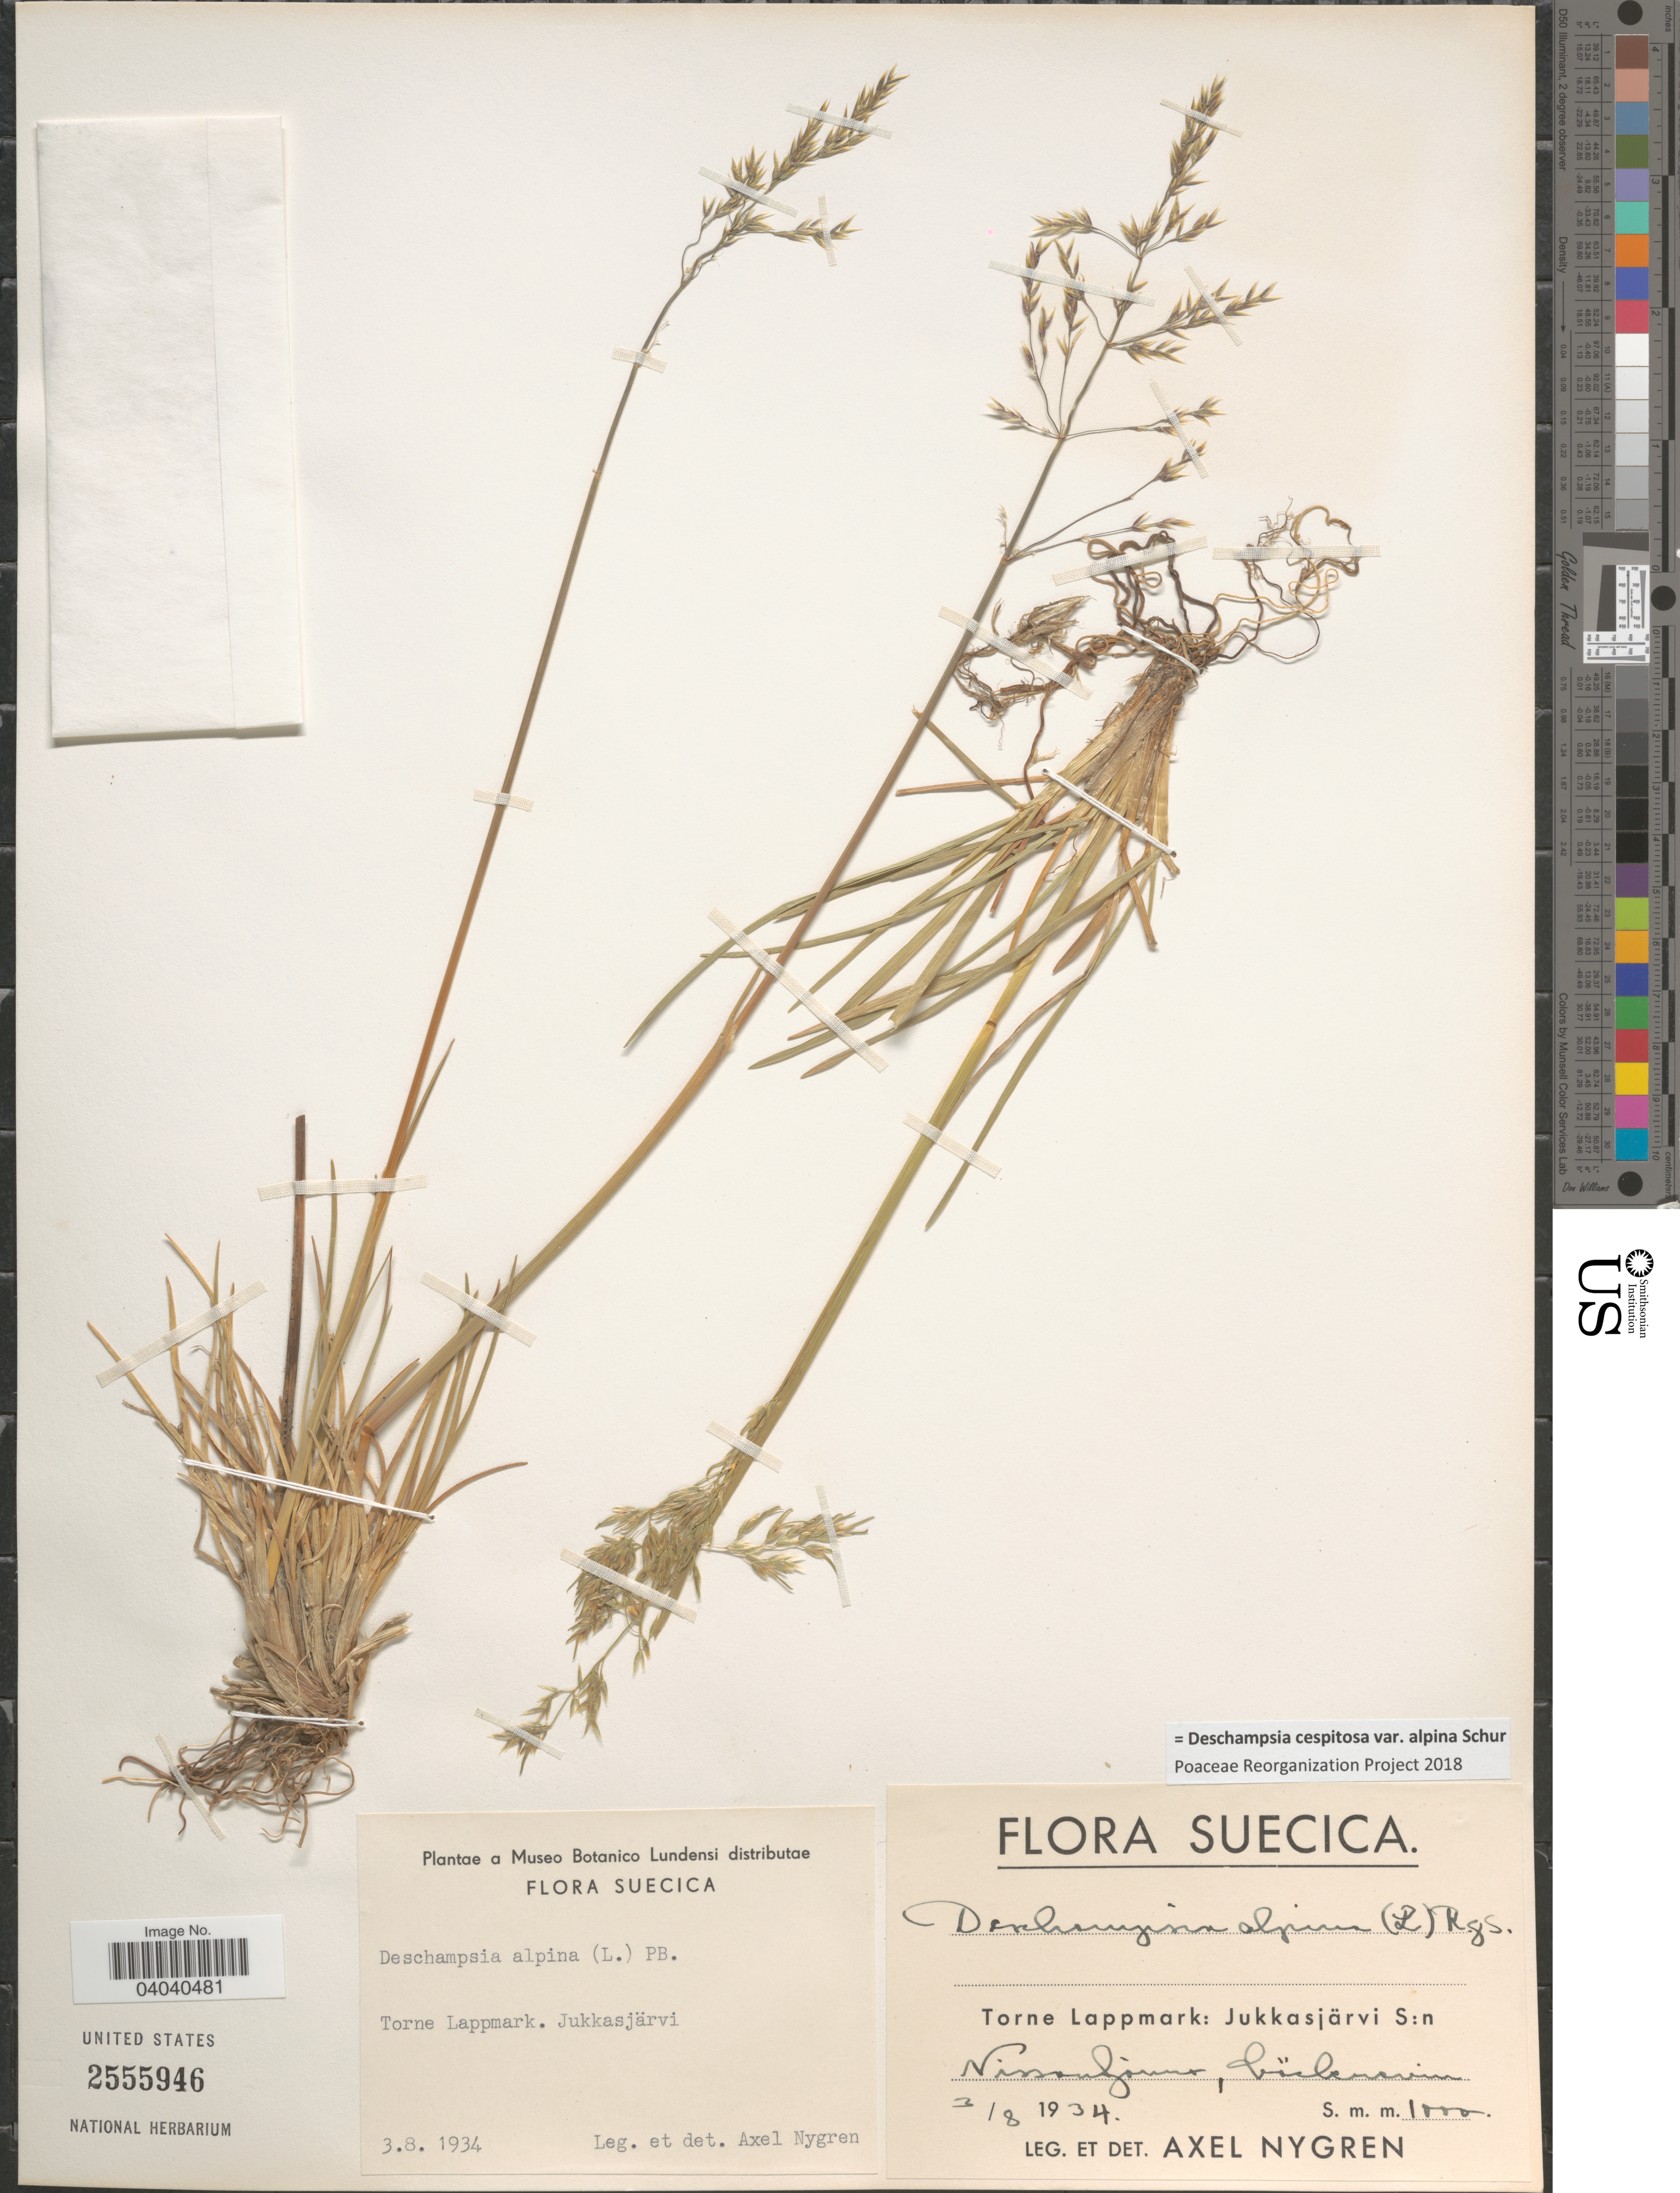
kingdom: Plantae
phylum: Tracheophyta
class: Liliopsida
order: Poales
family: Poaceae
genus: Deschampsia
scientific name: Deschampsia cespitosa var. alpina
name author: Vasey ex W.J. Beal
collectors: A. Nygren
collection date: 1934-08-03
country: Sweden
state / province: Norrbotten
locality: Suecica. Torne Lappmark. Jukkasjärvi S:n. Nissansjour, bärbsvim. [interpreted]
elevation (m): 1000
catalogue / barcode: US 2555946